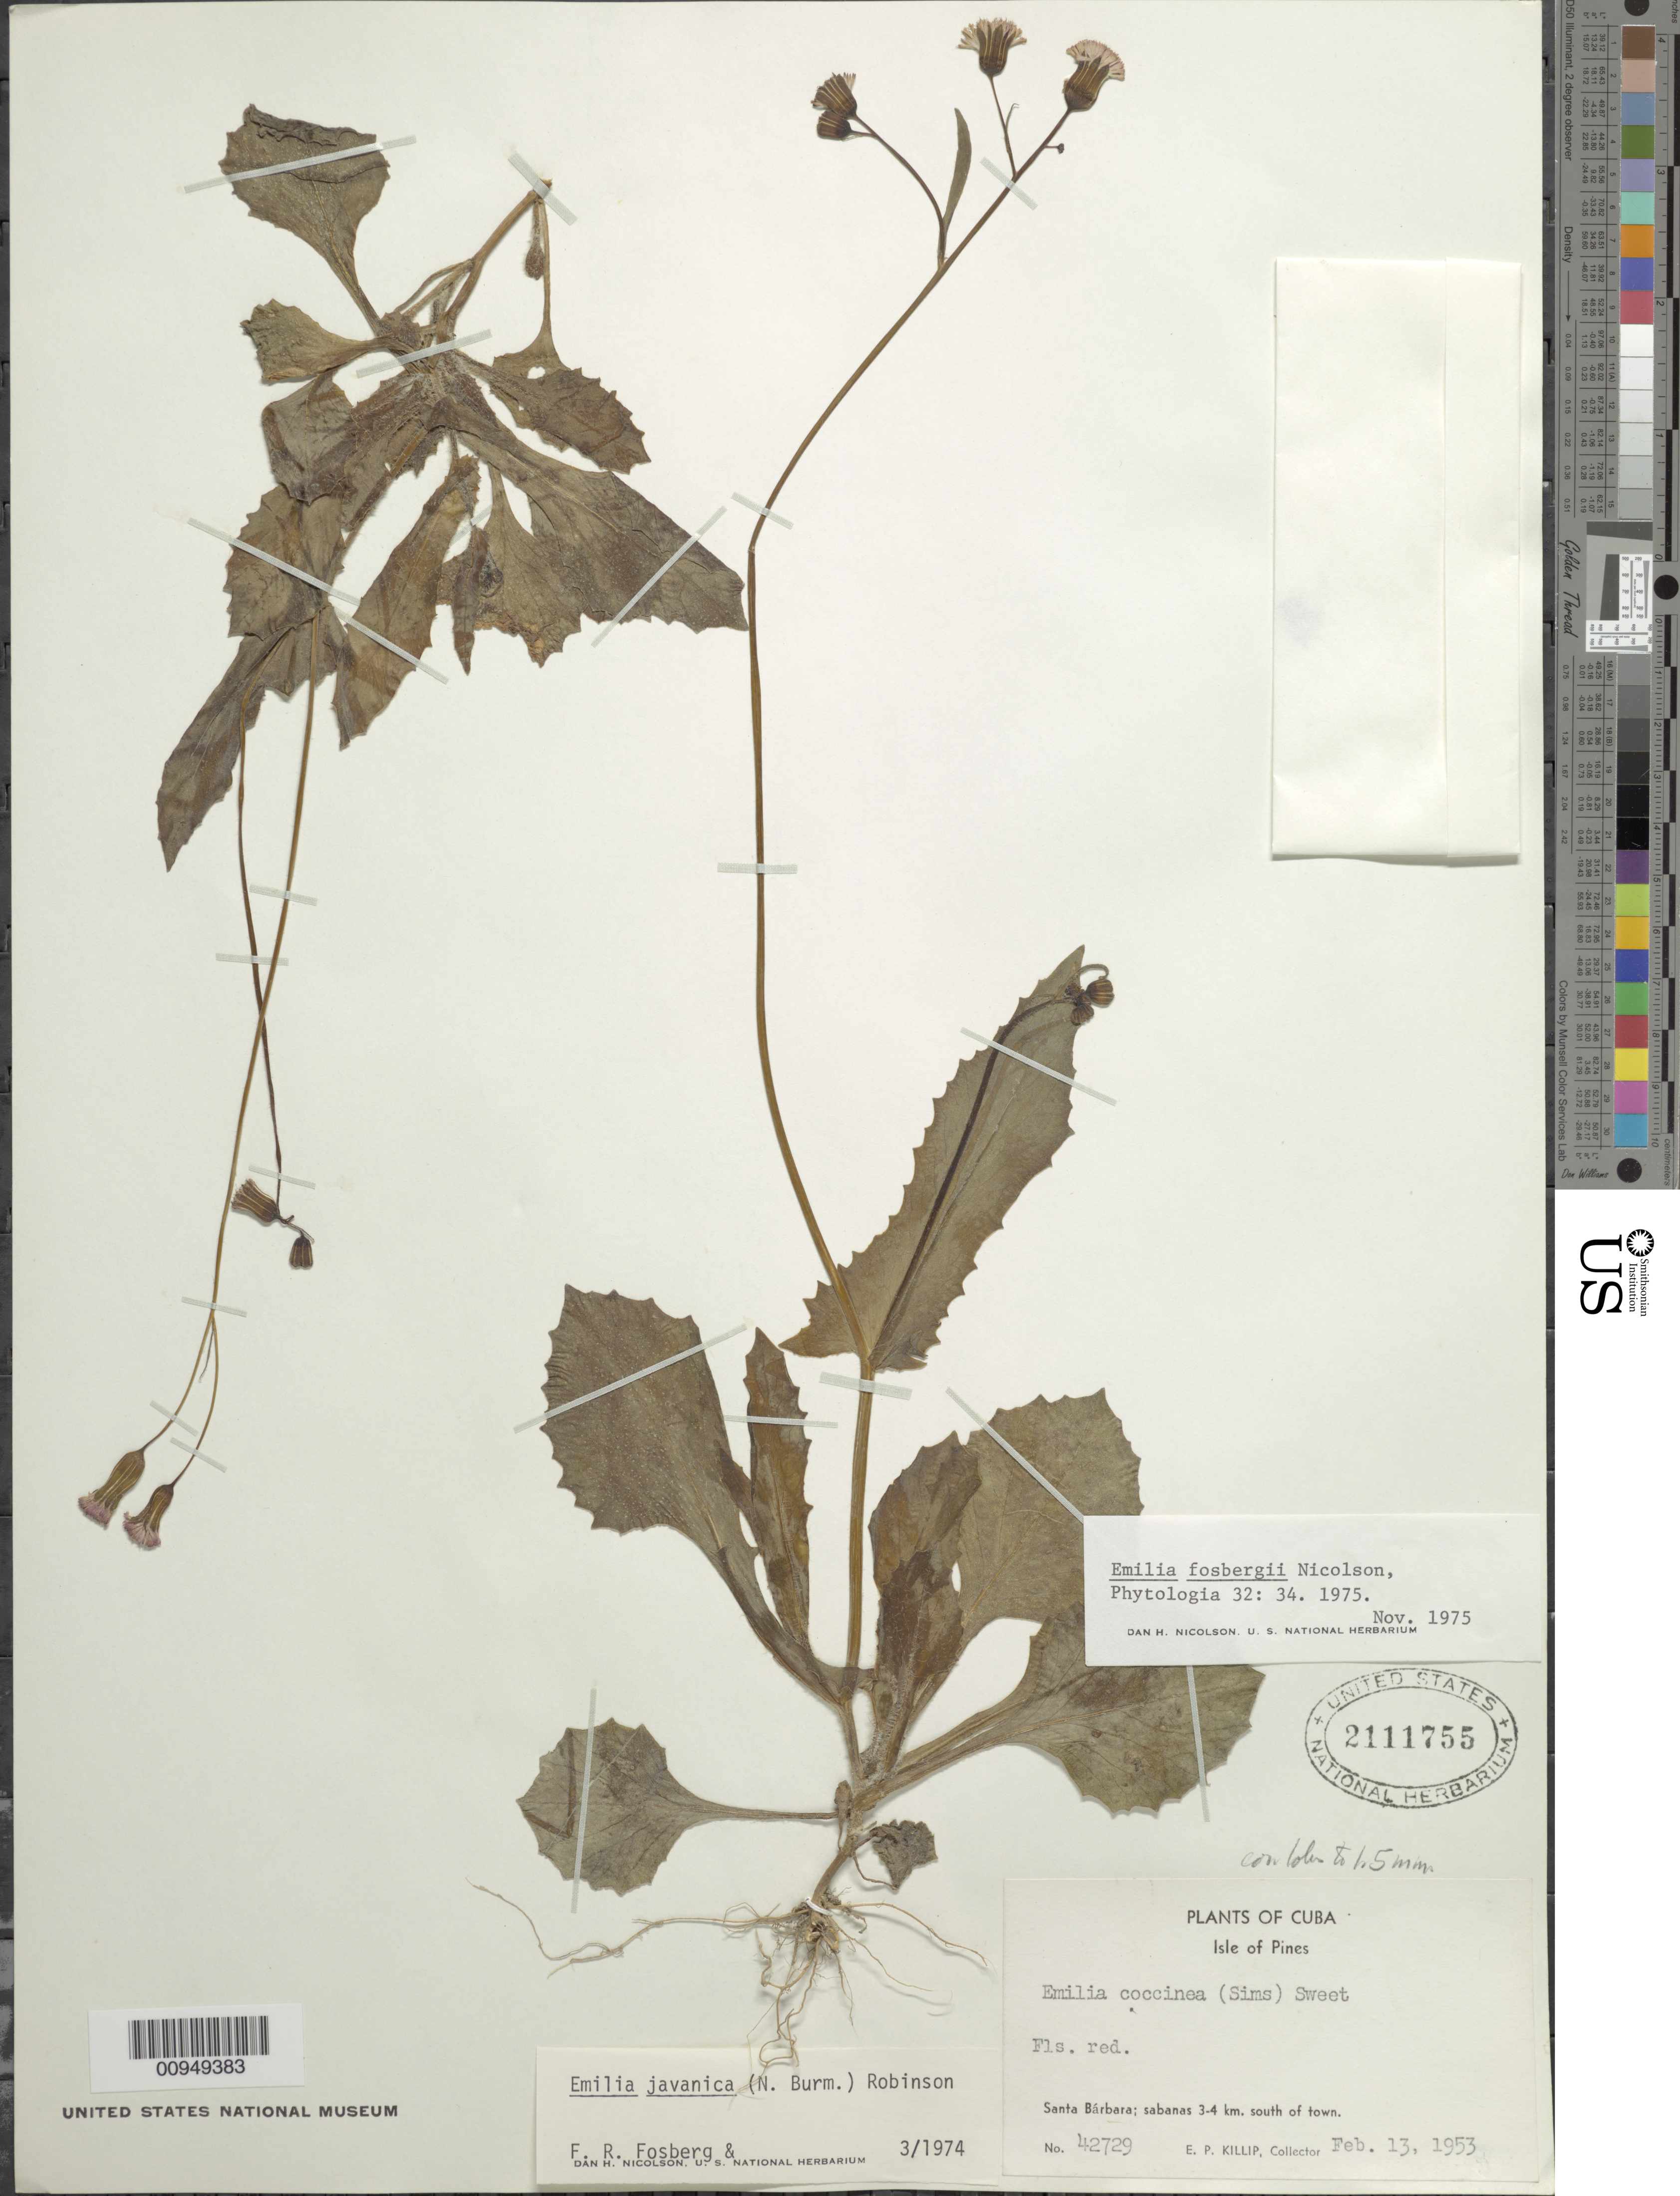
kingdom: Plantae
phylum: Tracheophyta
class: Magnoliopsida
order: Asterales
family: Asteraceae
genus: Emilia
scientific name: Emilia fosbergii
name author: Nicolson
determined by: Nicolson, Dan H.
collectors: E. P. Killip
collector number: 42729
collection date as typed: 13 Feb 1953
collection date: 1953-02-13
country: Cuba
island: Isla de la Juventud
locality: Isle of Pines, Santa Bárbara, sabanas 3-4 km S of town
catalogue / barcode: US 2111755